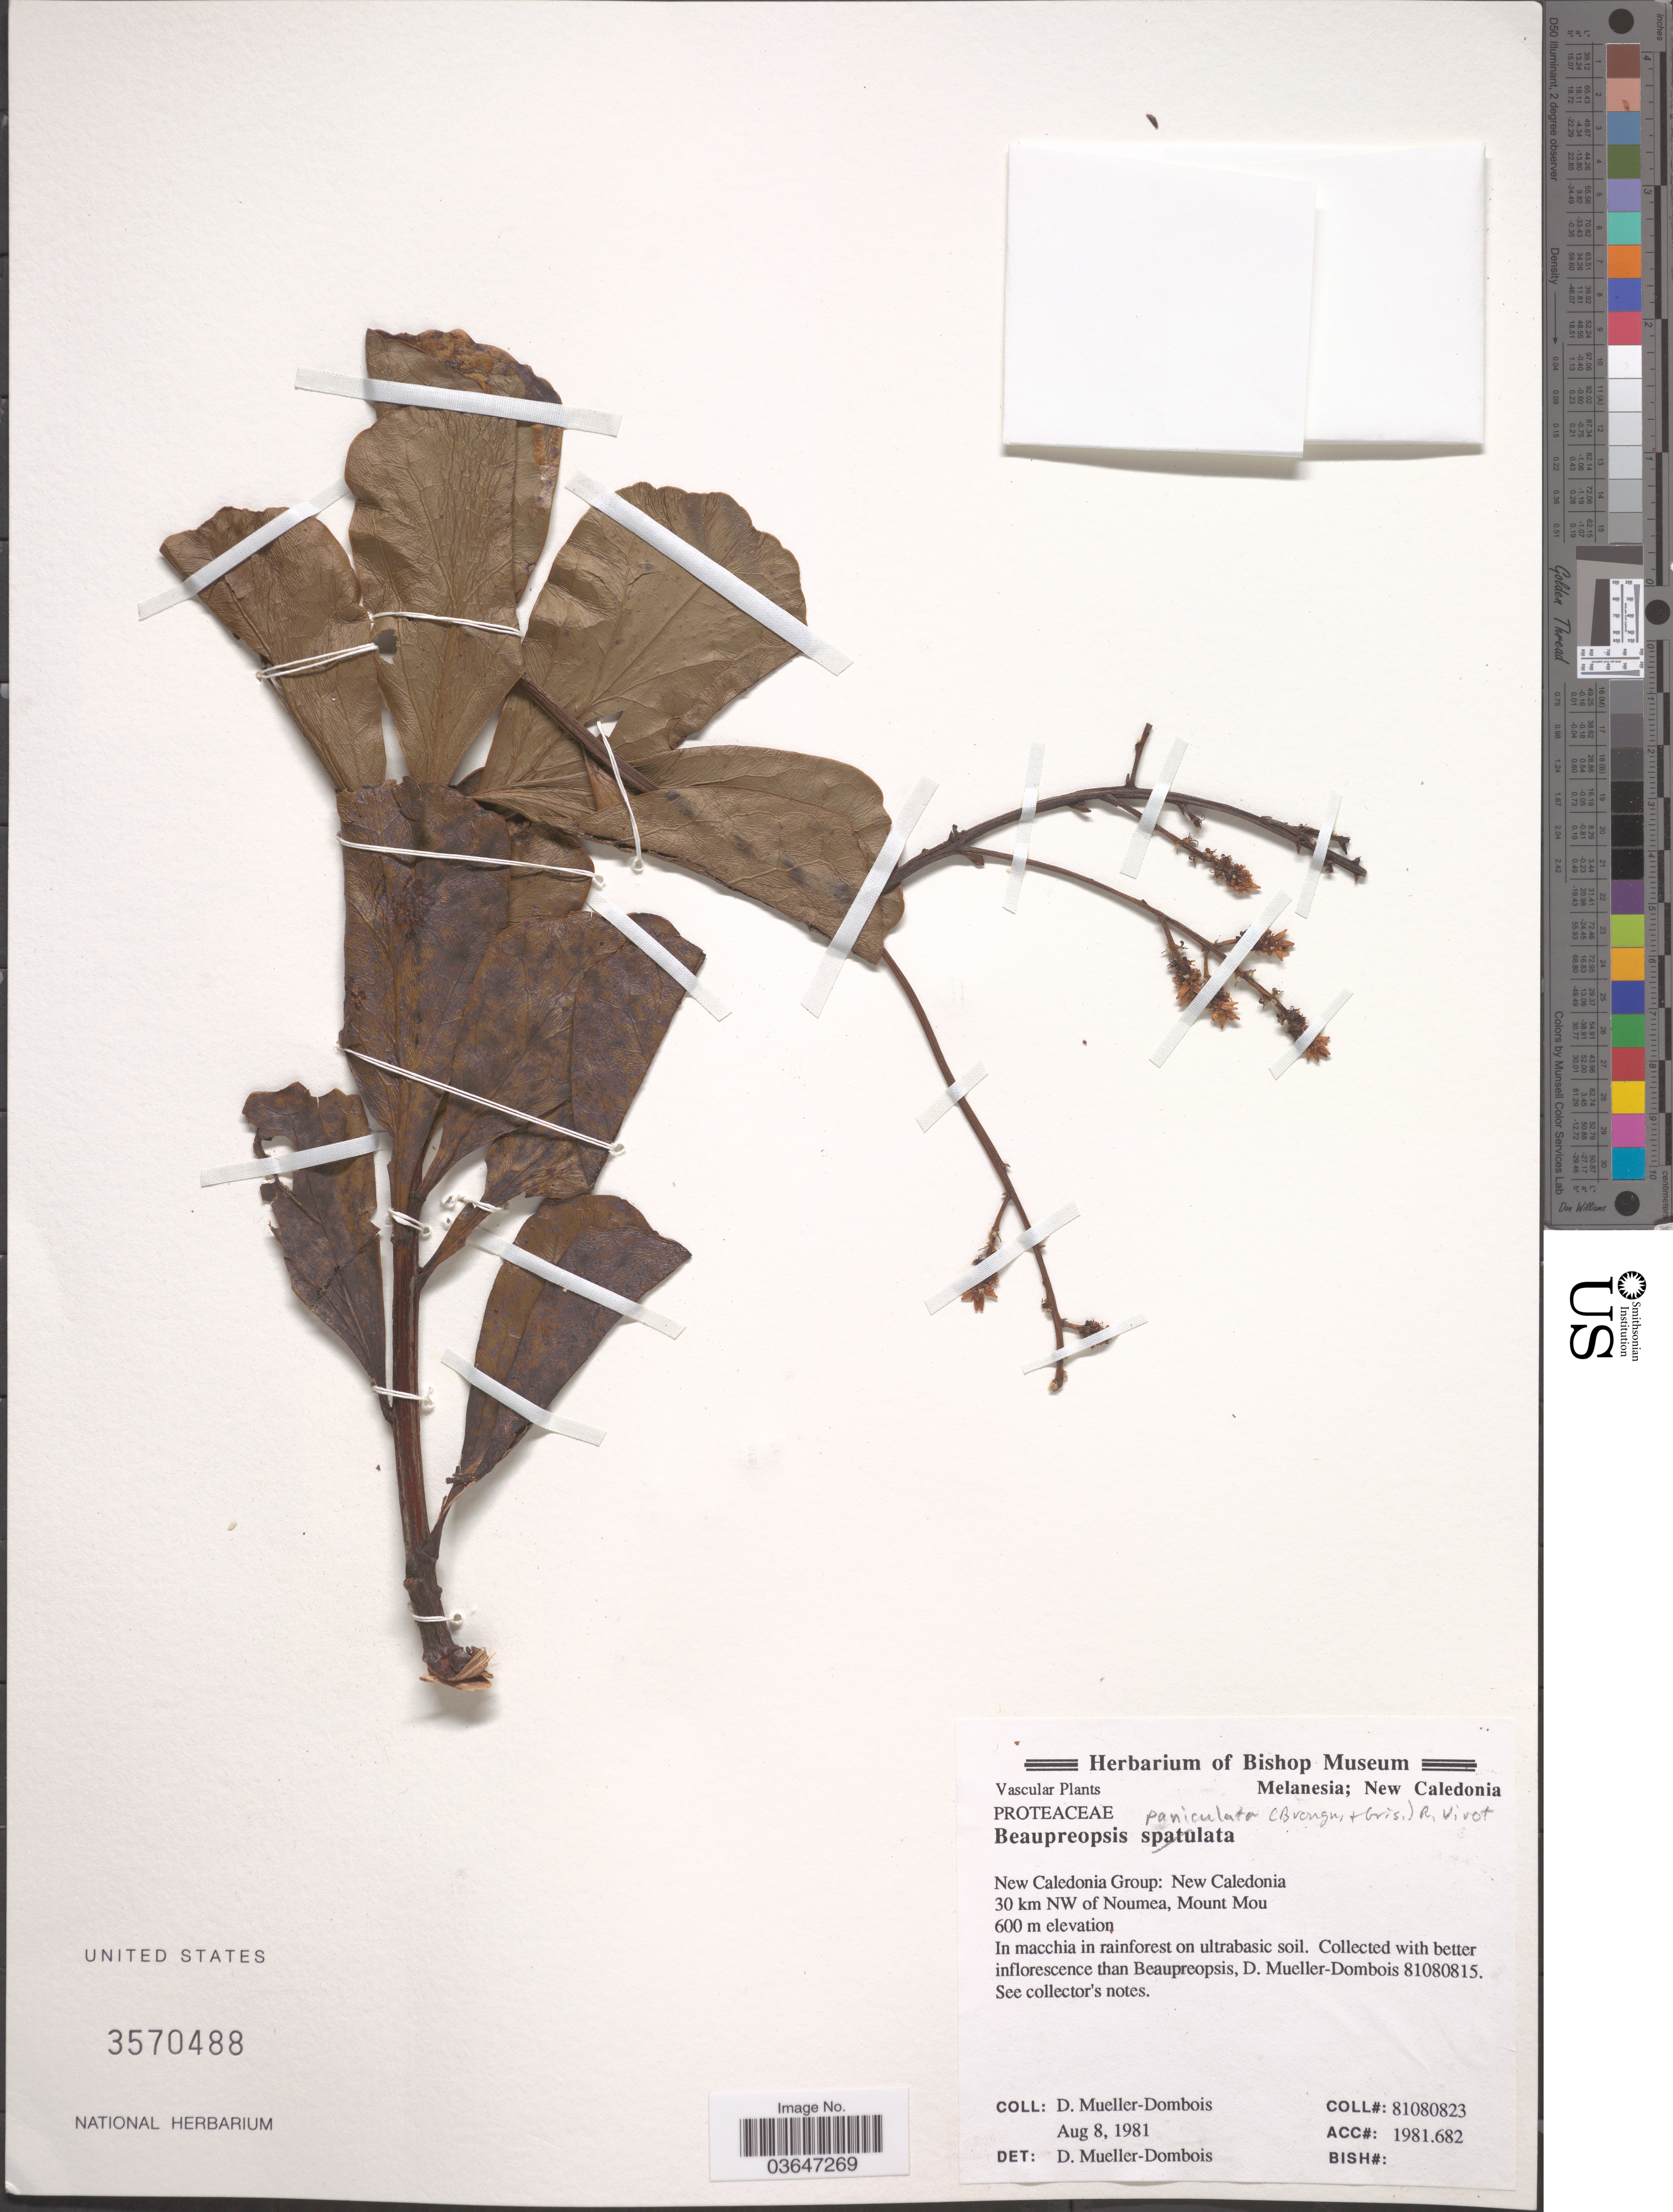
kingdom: Plantae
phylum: Tracheophyta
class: Magnoliopsida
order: Proteales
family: Proteaceae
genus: Beaupreopsis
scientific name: Beaupreopsis paniculata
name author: (Brongn. & Gris) R. Virot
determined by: Strong, Mark T., (BOT), Smithsonian Institution - National Museum of Natural History (UNITED STATES)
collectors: D. Mueller-Dombois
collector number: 81080823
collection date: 1981-08-08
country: New Caledonia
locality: Melanesia. New Caledonia Group: New Caledonia. 30 km NW of Noumeca, Mount Mou.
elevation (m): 600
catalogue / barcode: US 3570488